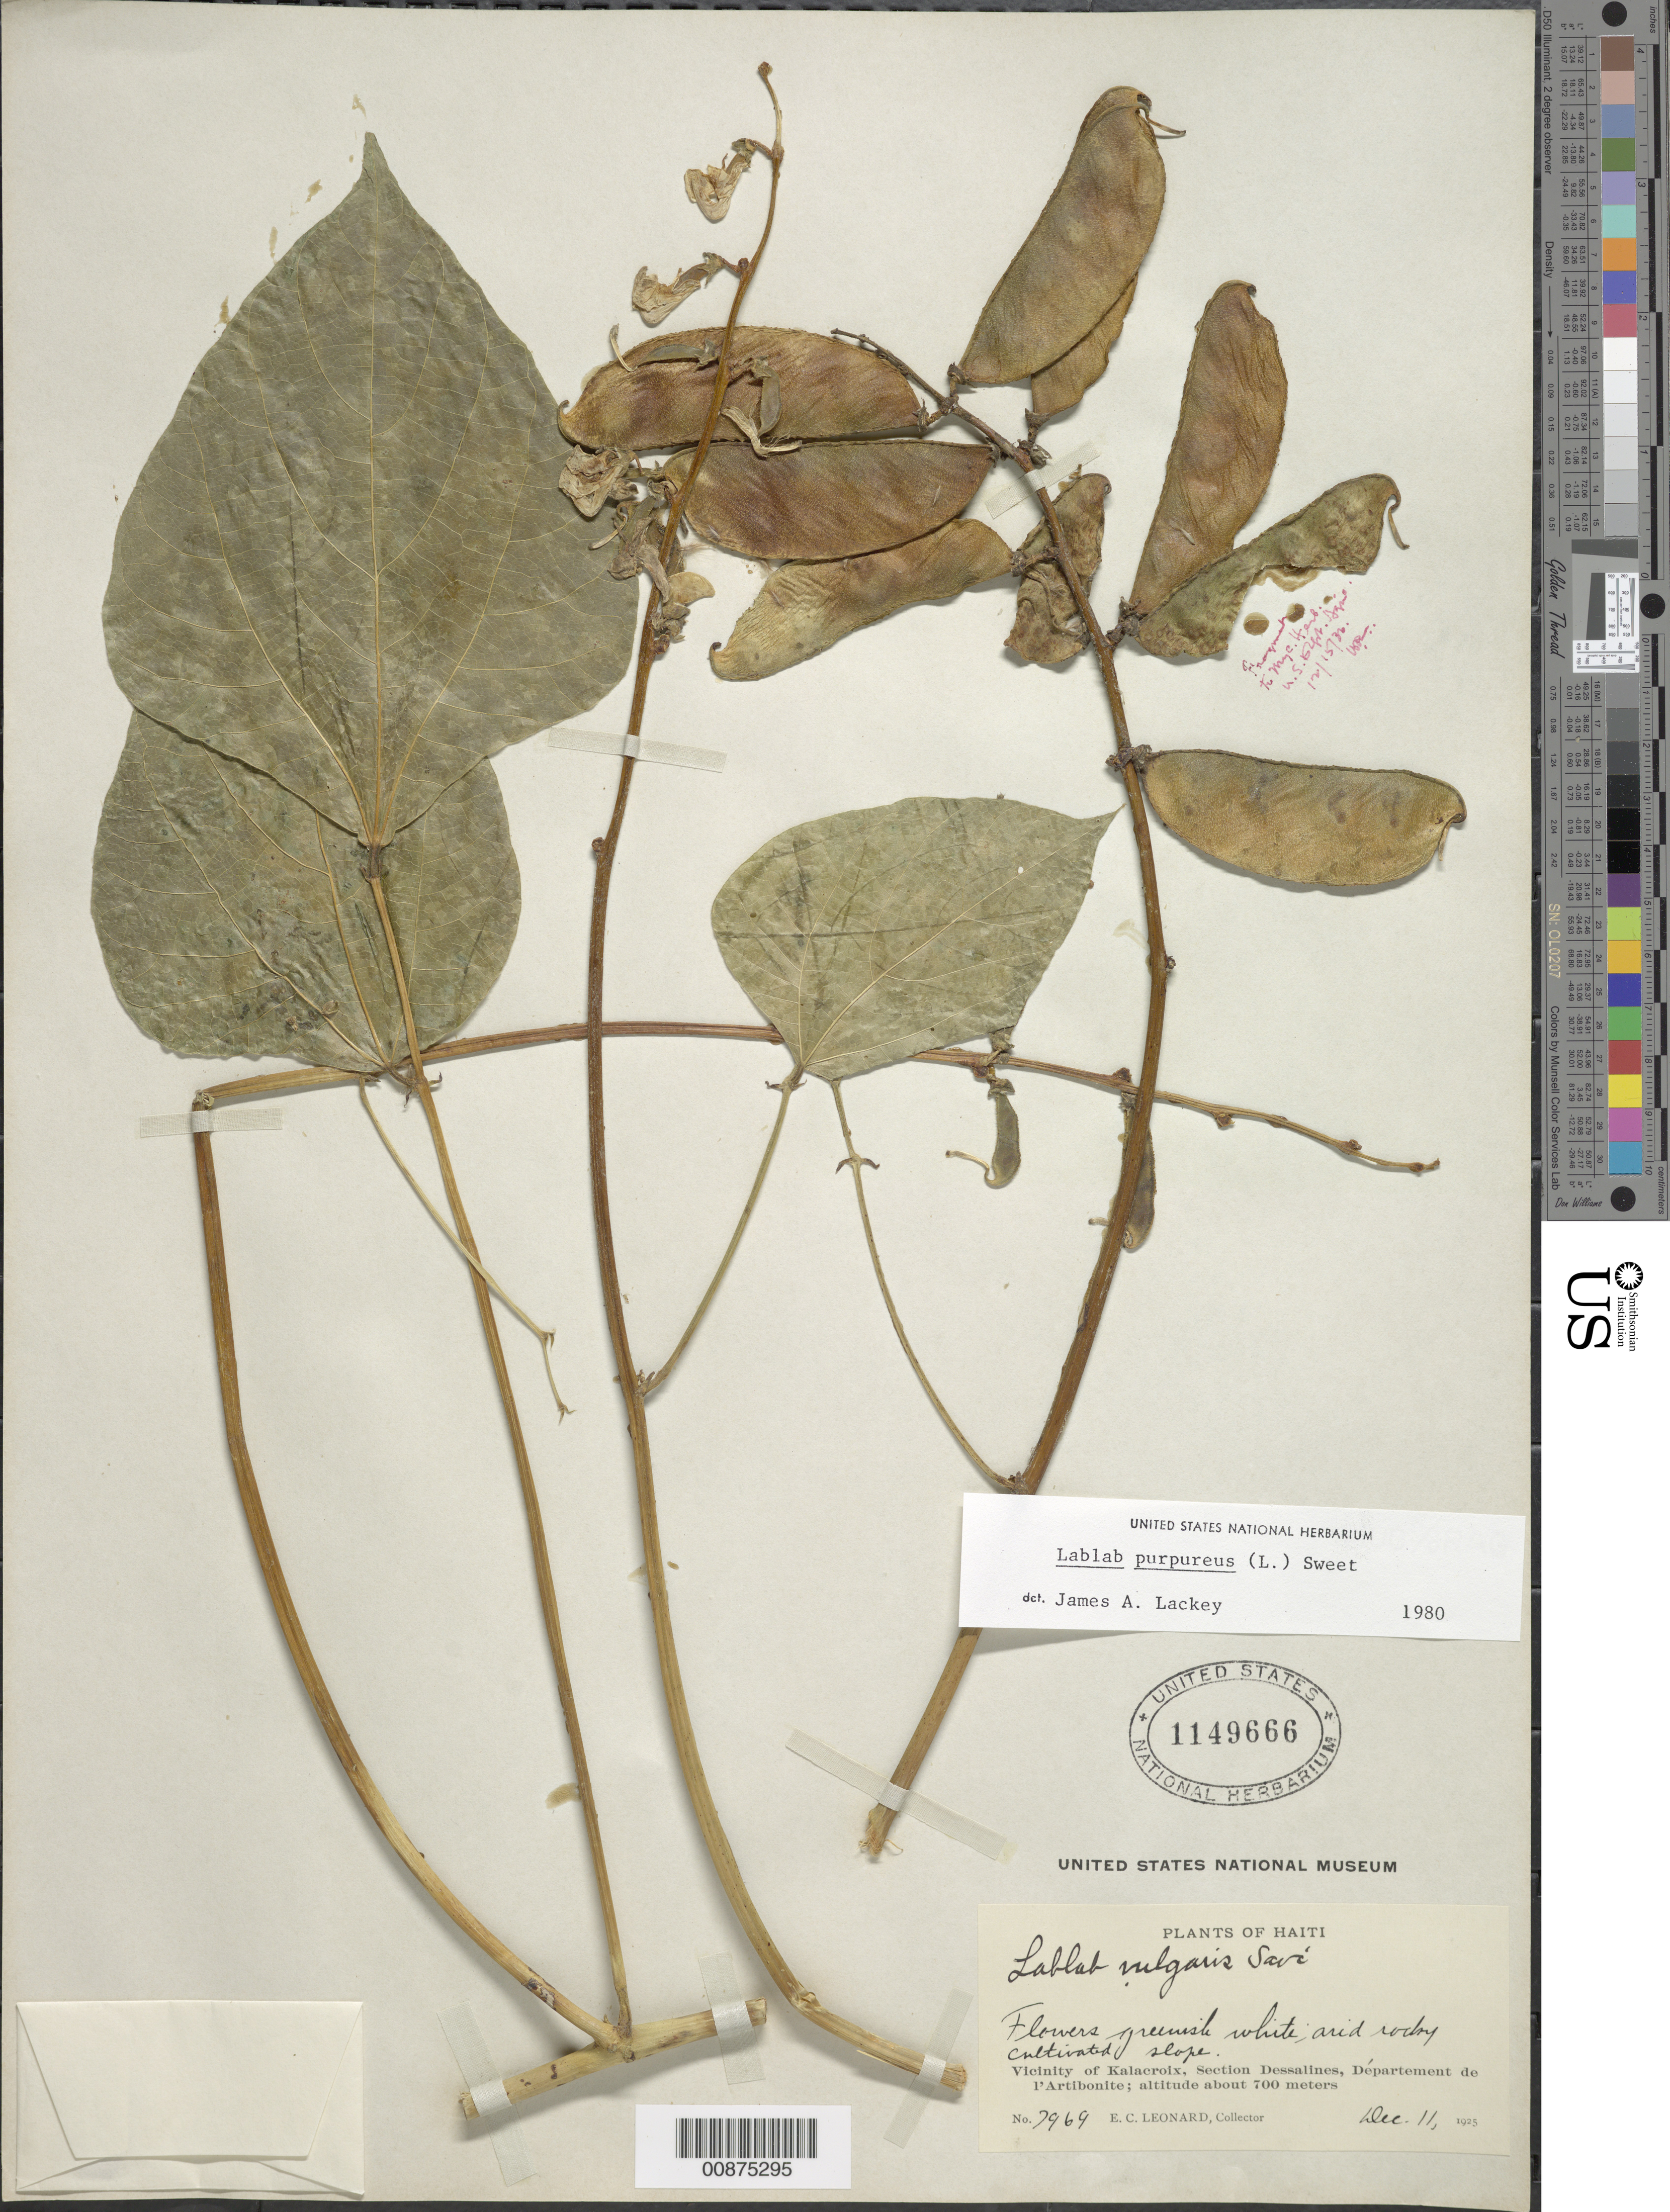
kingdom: Plantae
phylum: Tracheophyta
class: Magnoliopsida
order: Fabales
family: Fabaceae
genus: Lablab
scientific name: Lablab purpureus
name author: (L.) Sweet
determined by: Lackey, James A.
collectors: E. C. Leonard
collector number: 7969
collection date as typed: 11 Dec 1925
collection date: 1925-12-11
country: Haiti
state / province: Artibonite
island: Hispaniola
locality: Vicinity of Kalacroix, Section Dessalines.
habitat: Arid rocky cultivated slope.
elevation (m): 700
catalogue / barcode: US 1149666